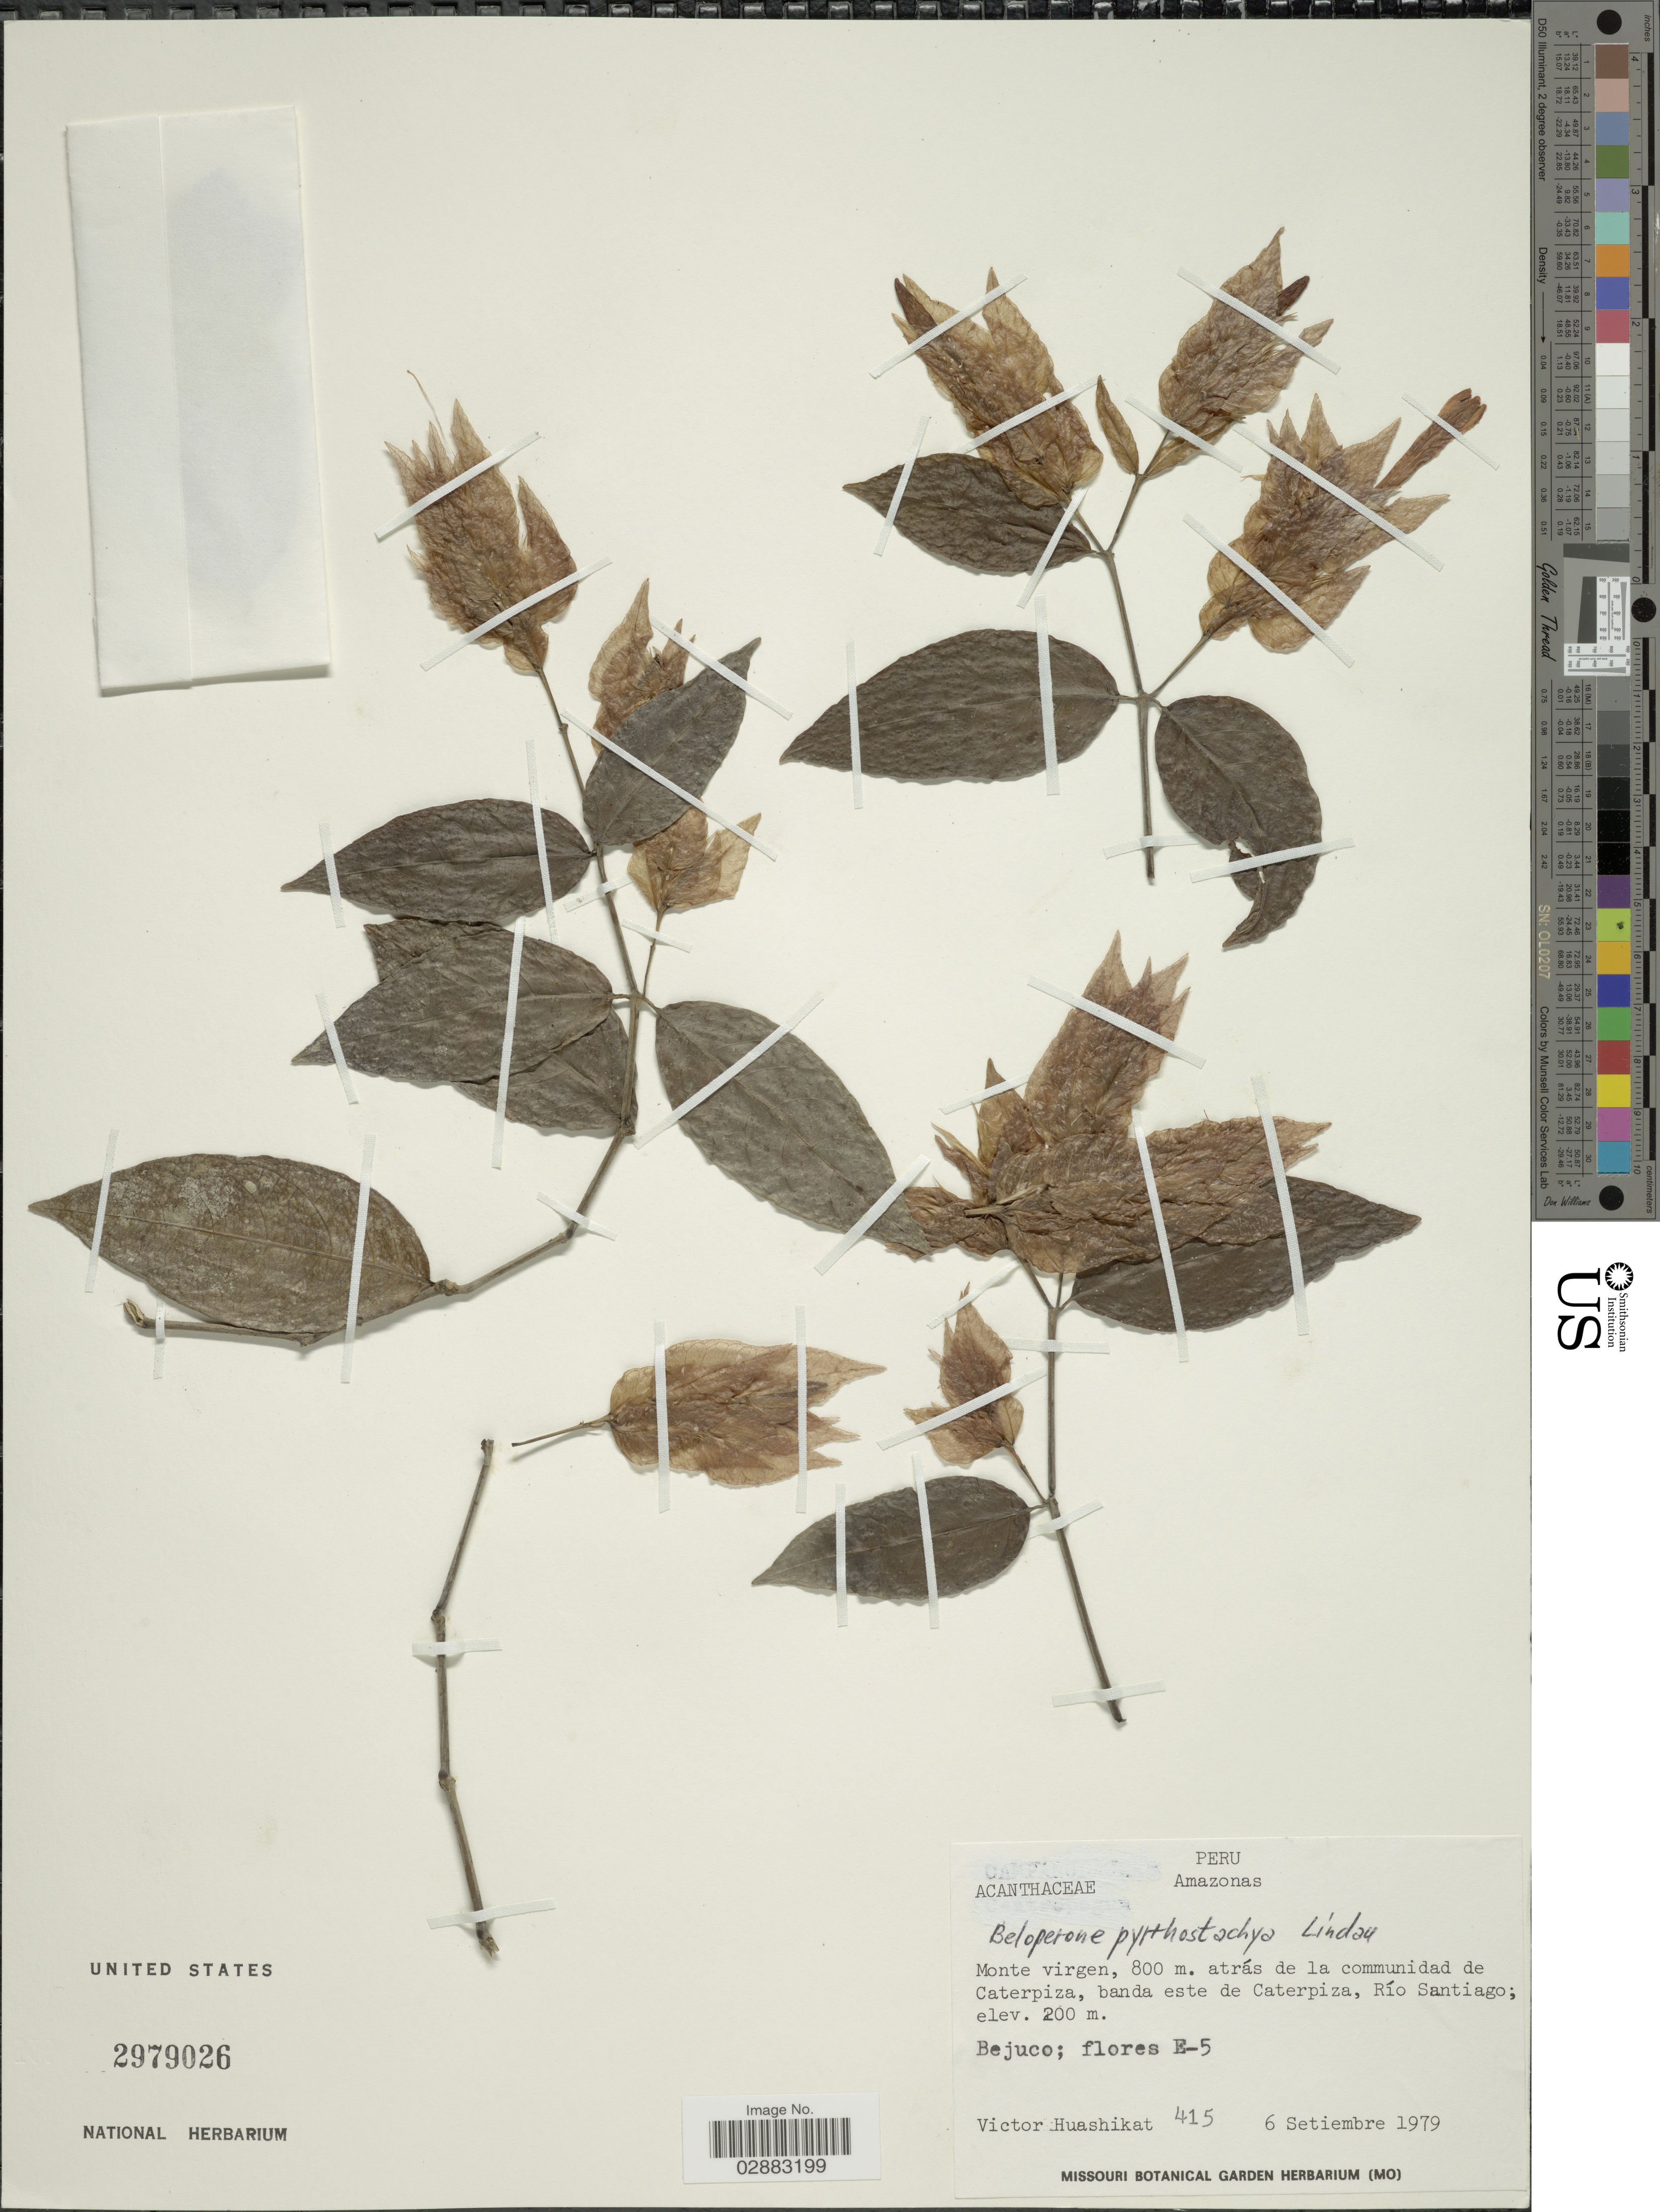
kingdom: Plantae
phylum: Tracheophyta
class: Magnoliopsida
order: Lamiales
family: Acanthaceae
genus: Beloperone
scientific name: Beloperone pyrrhostachya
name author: Lindau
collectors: V. Huashikat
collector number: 415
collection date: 1979-09-06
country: Peru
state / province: Amazonas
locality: Monte virgen, 800 m. atrás de la communidad de Caterpiza, banda este de Caterpiza, Río Santiago.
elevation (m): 200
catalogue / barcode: US 2979026